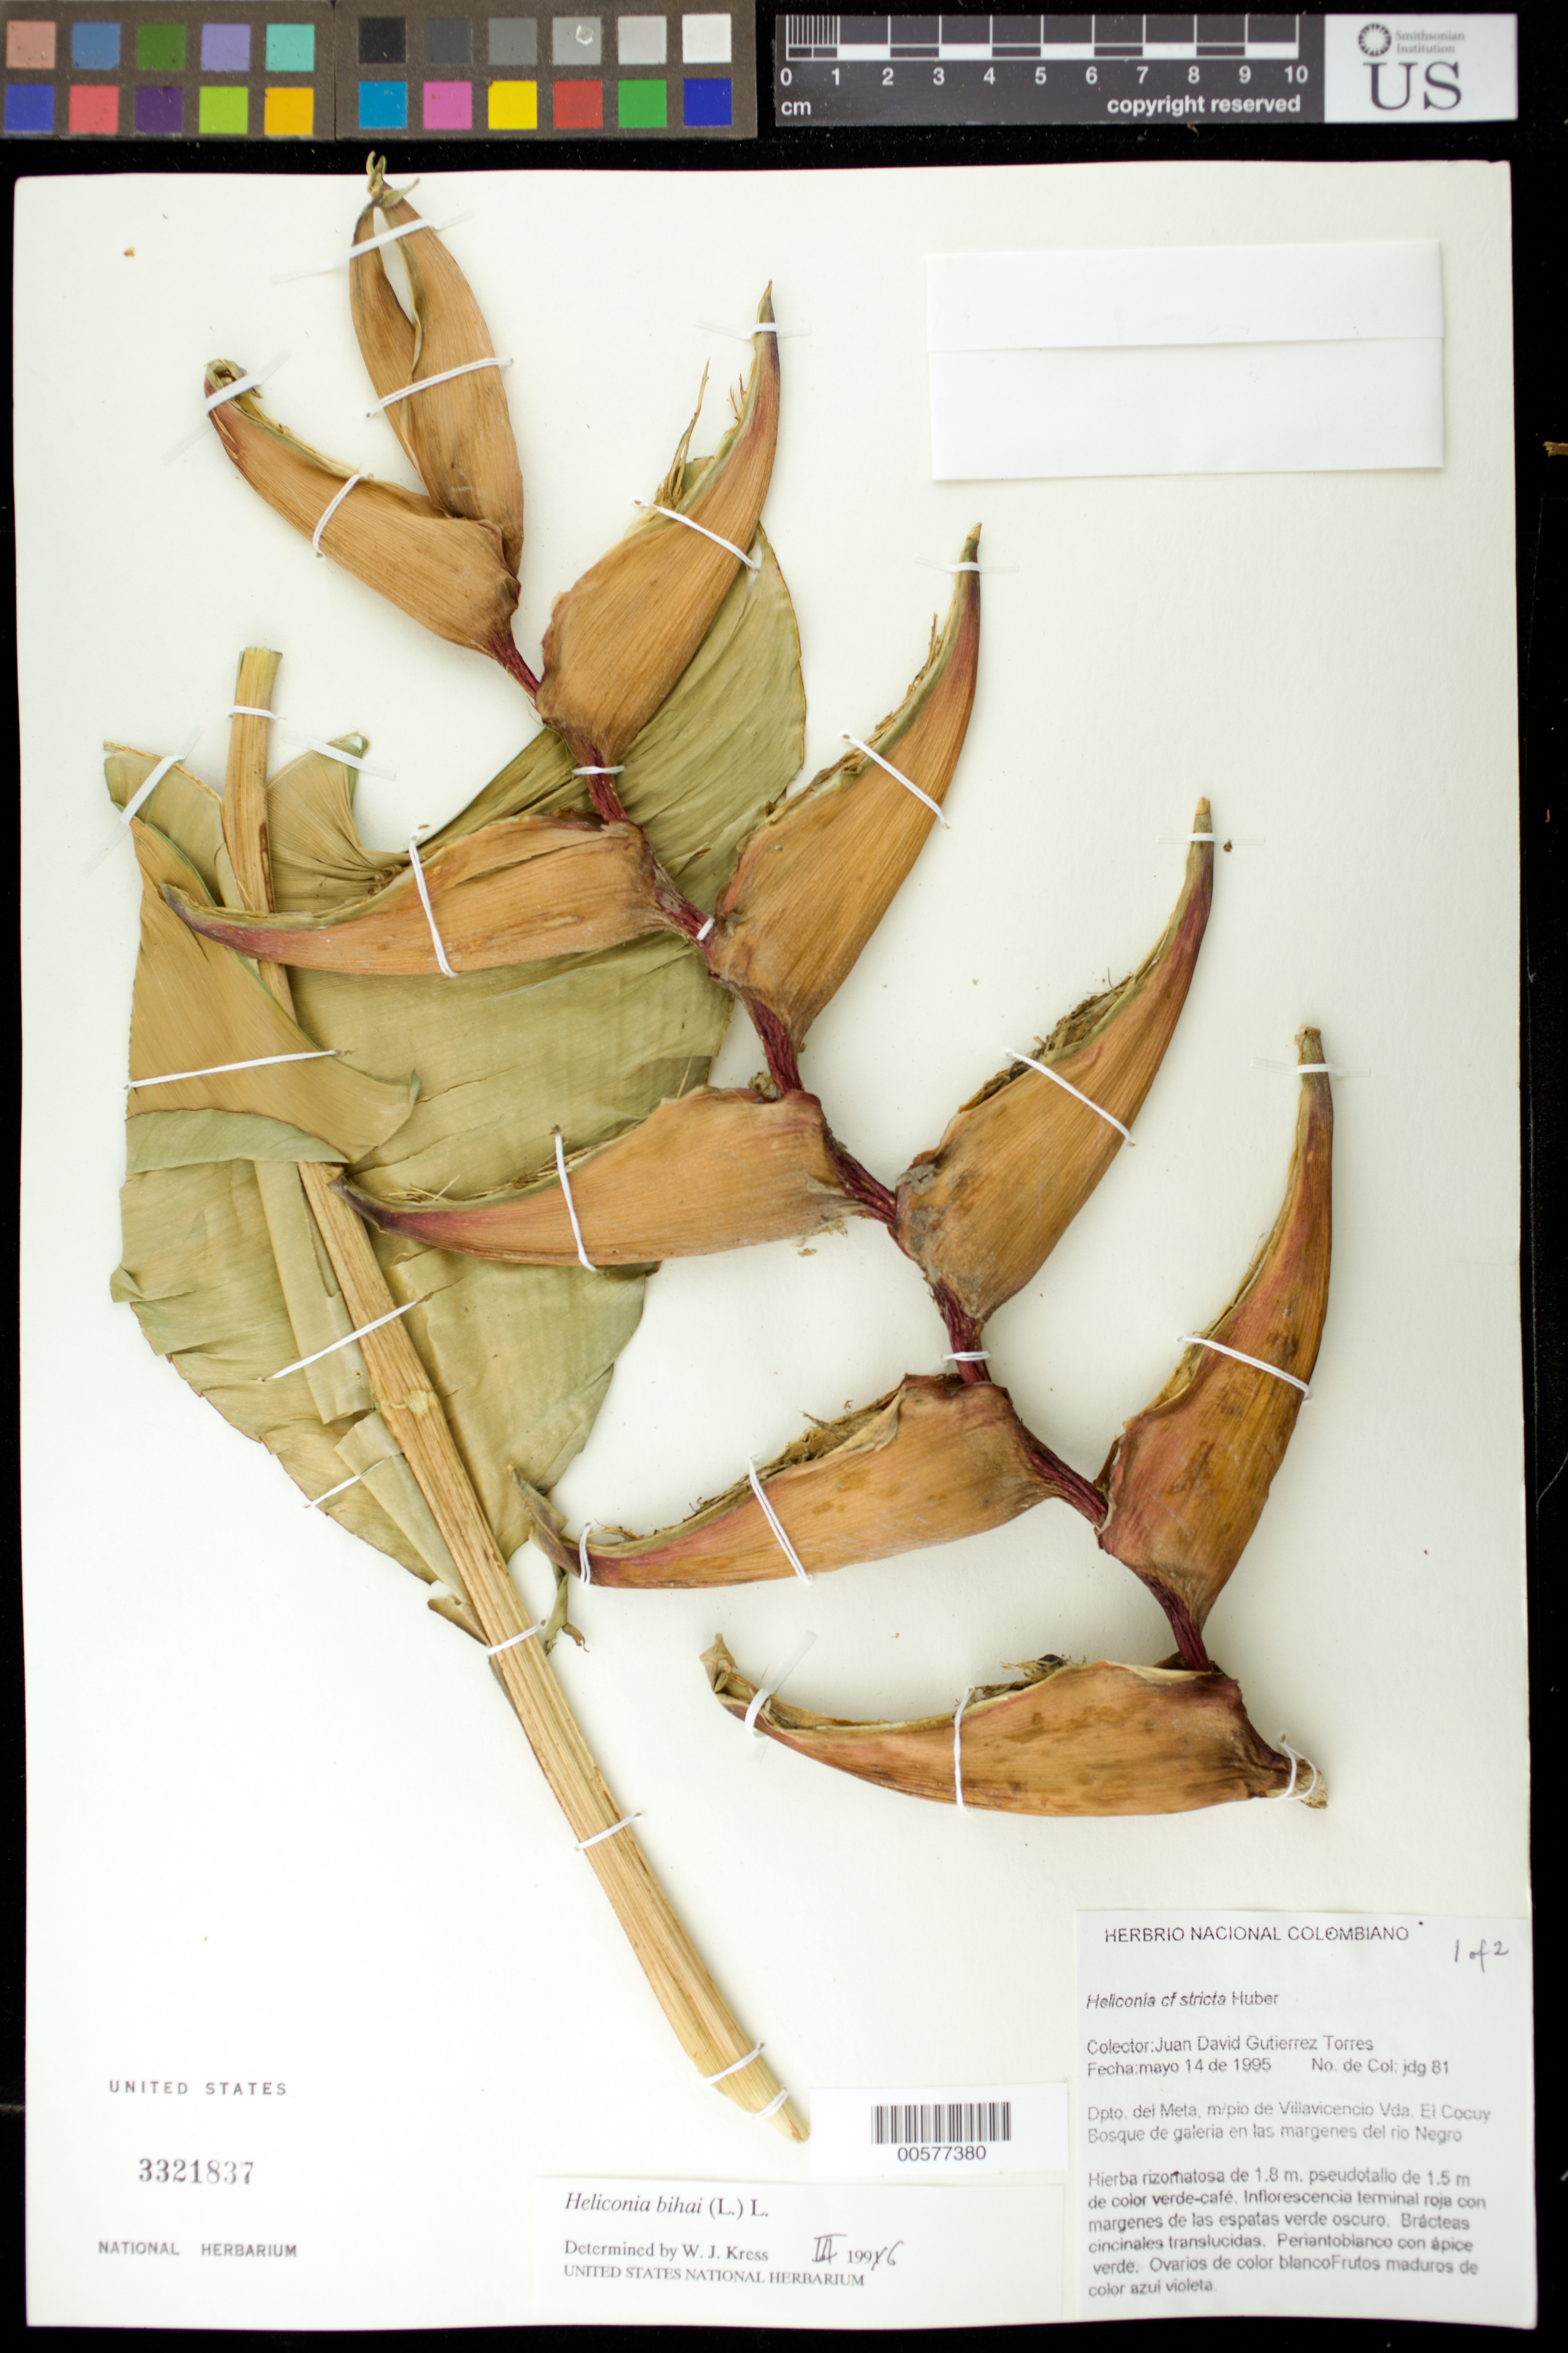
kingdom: Plantae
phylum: Tracheophyta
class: Liliopsida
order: Zingiberales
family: Heliconiaceae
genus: Heliconia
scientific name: Heliconia bihai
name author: (L.) L.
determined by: Kress, W. J., (US), Smithsonian Institution - National Museum of Natural History (UNITED STATES)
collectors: J. D. G. Torres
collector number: jdg81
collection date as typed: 14 Apr 1995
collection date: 1995-04-14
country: Colombia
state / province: Meta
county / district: Villavicencio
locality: El Cocuy forest along Rio Negro.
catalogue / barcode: US 3321837